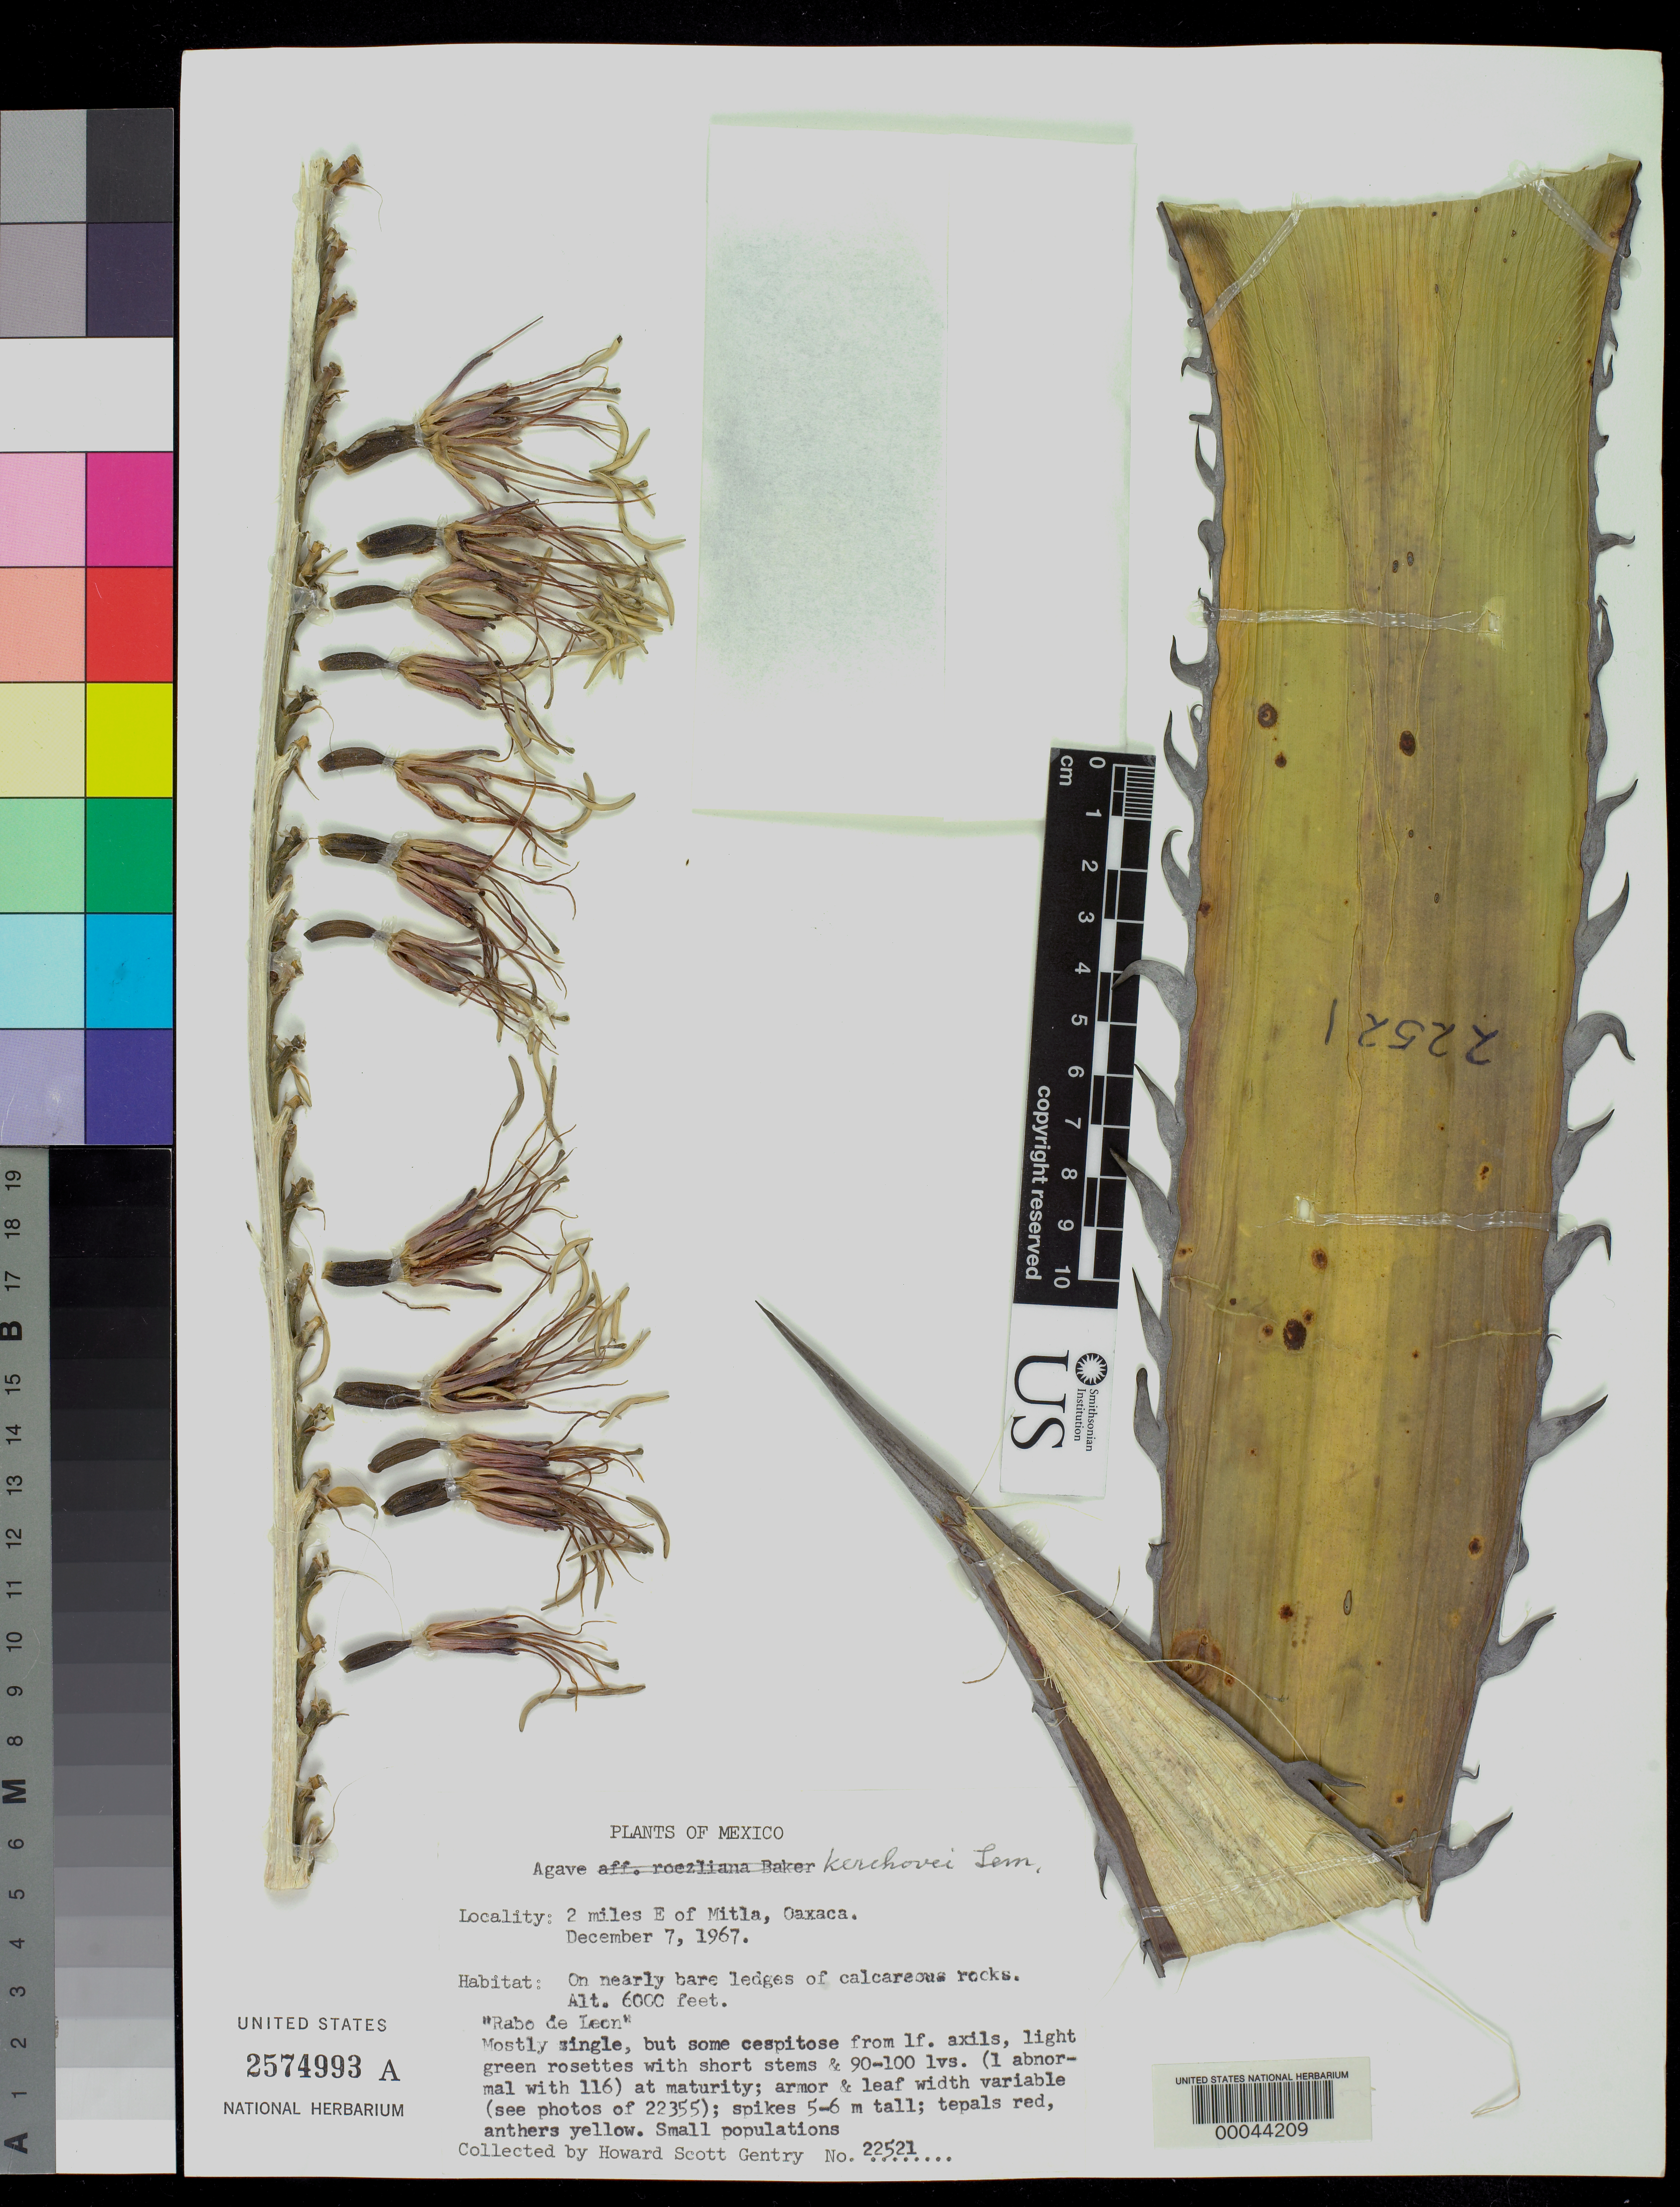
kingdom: Plantae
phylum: Tracheophyta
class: Liliopsida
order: Asparagales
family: Asparagaceae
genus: Agave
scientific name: Agave kerchovei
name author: Lem.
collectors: H. S. Gentry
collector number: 22521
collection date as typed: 07 Dec 1967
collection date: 1967-12-07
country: Mexico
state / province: Oaxaca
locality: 2 mi E of Mitla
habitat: On nearly bare ledges of calcareous rocks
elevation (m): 1829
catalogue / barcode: US 2574993A